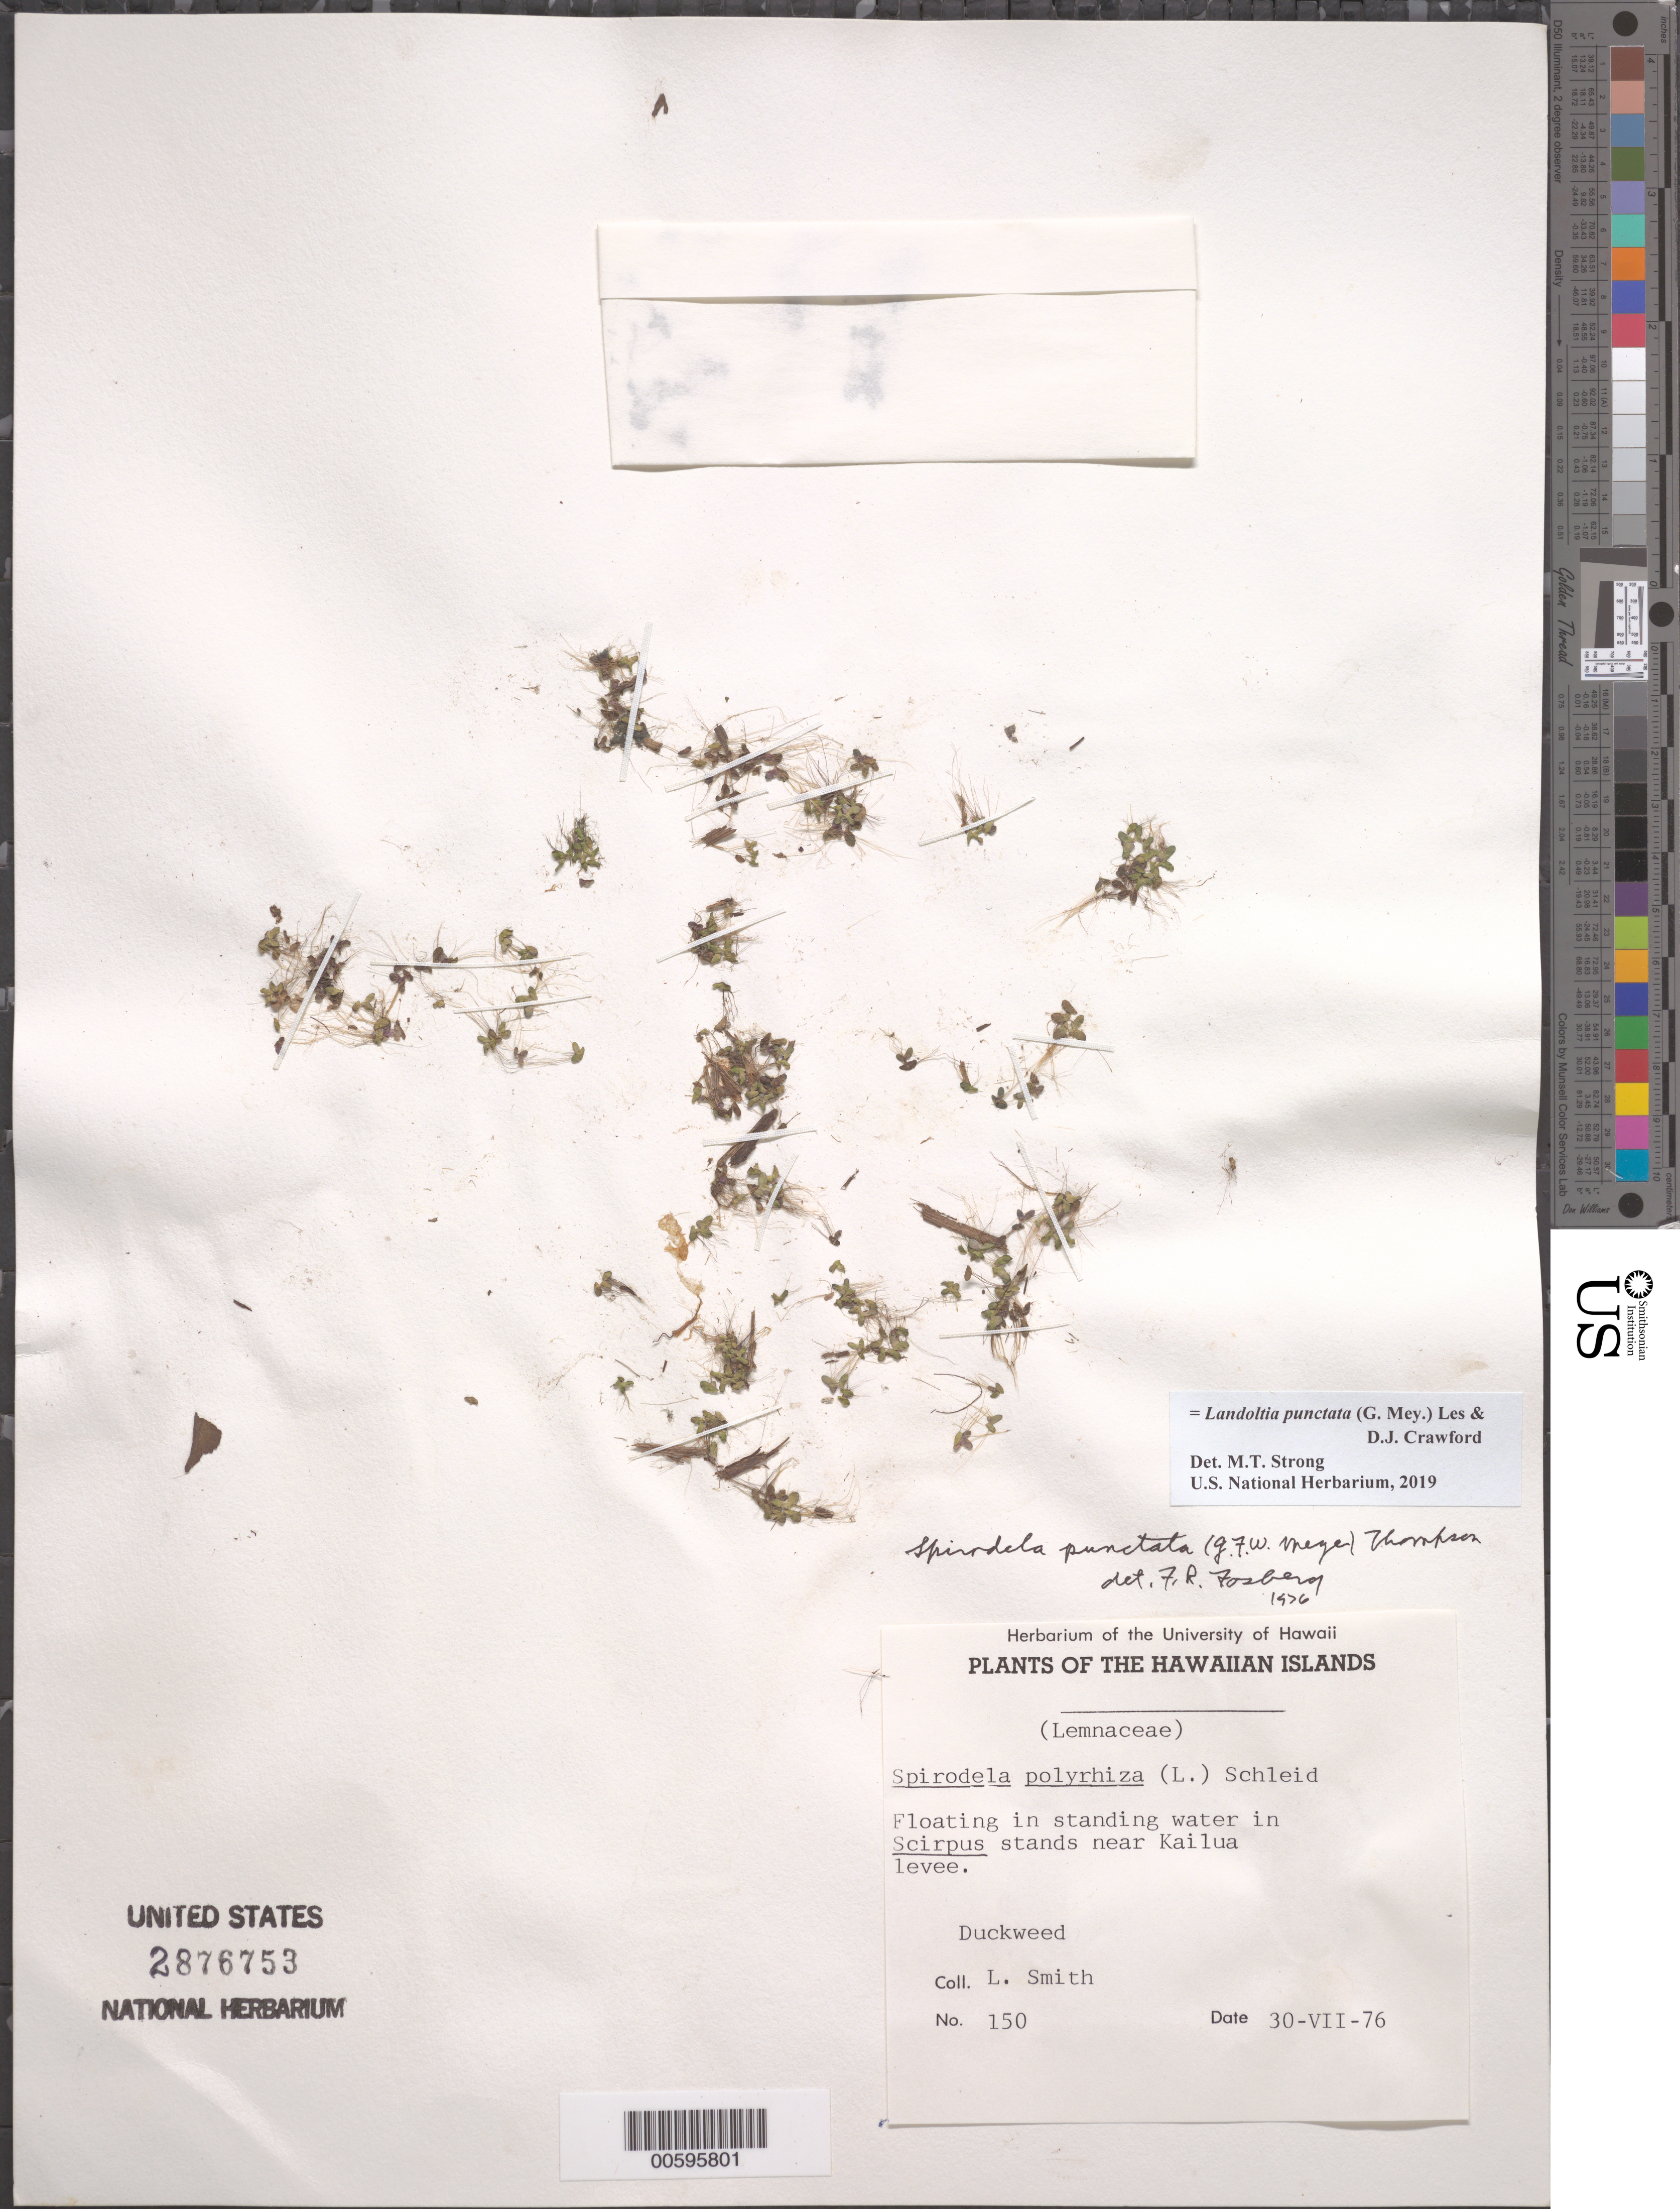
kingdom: Plantae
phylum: Tracheophyta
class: Liliopsida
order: Alismatales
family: Araceae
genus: Landoltia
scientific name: Landoltia punctata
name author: (G. Mey.) Les & D. J. Crawford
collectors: L. Smith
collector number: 150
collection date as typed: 30 Jul 1976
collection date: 1976-07-30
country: United States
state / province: Hawaii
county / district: Honolulu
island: Oahu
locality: Near Kailua levee.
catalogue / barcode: US 2876753